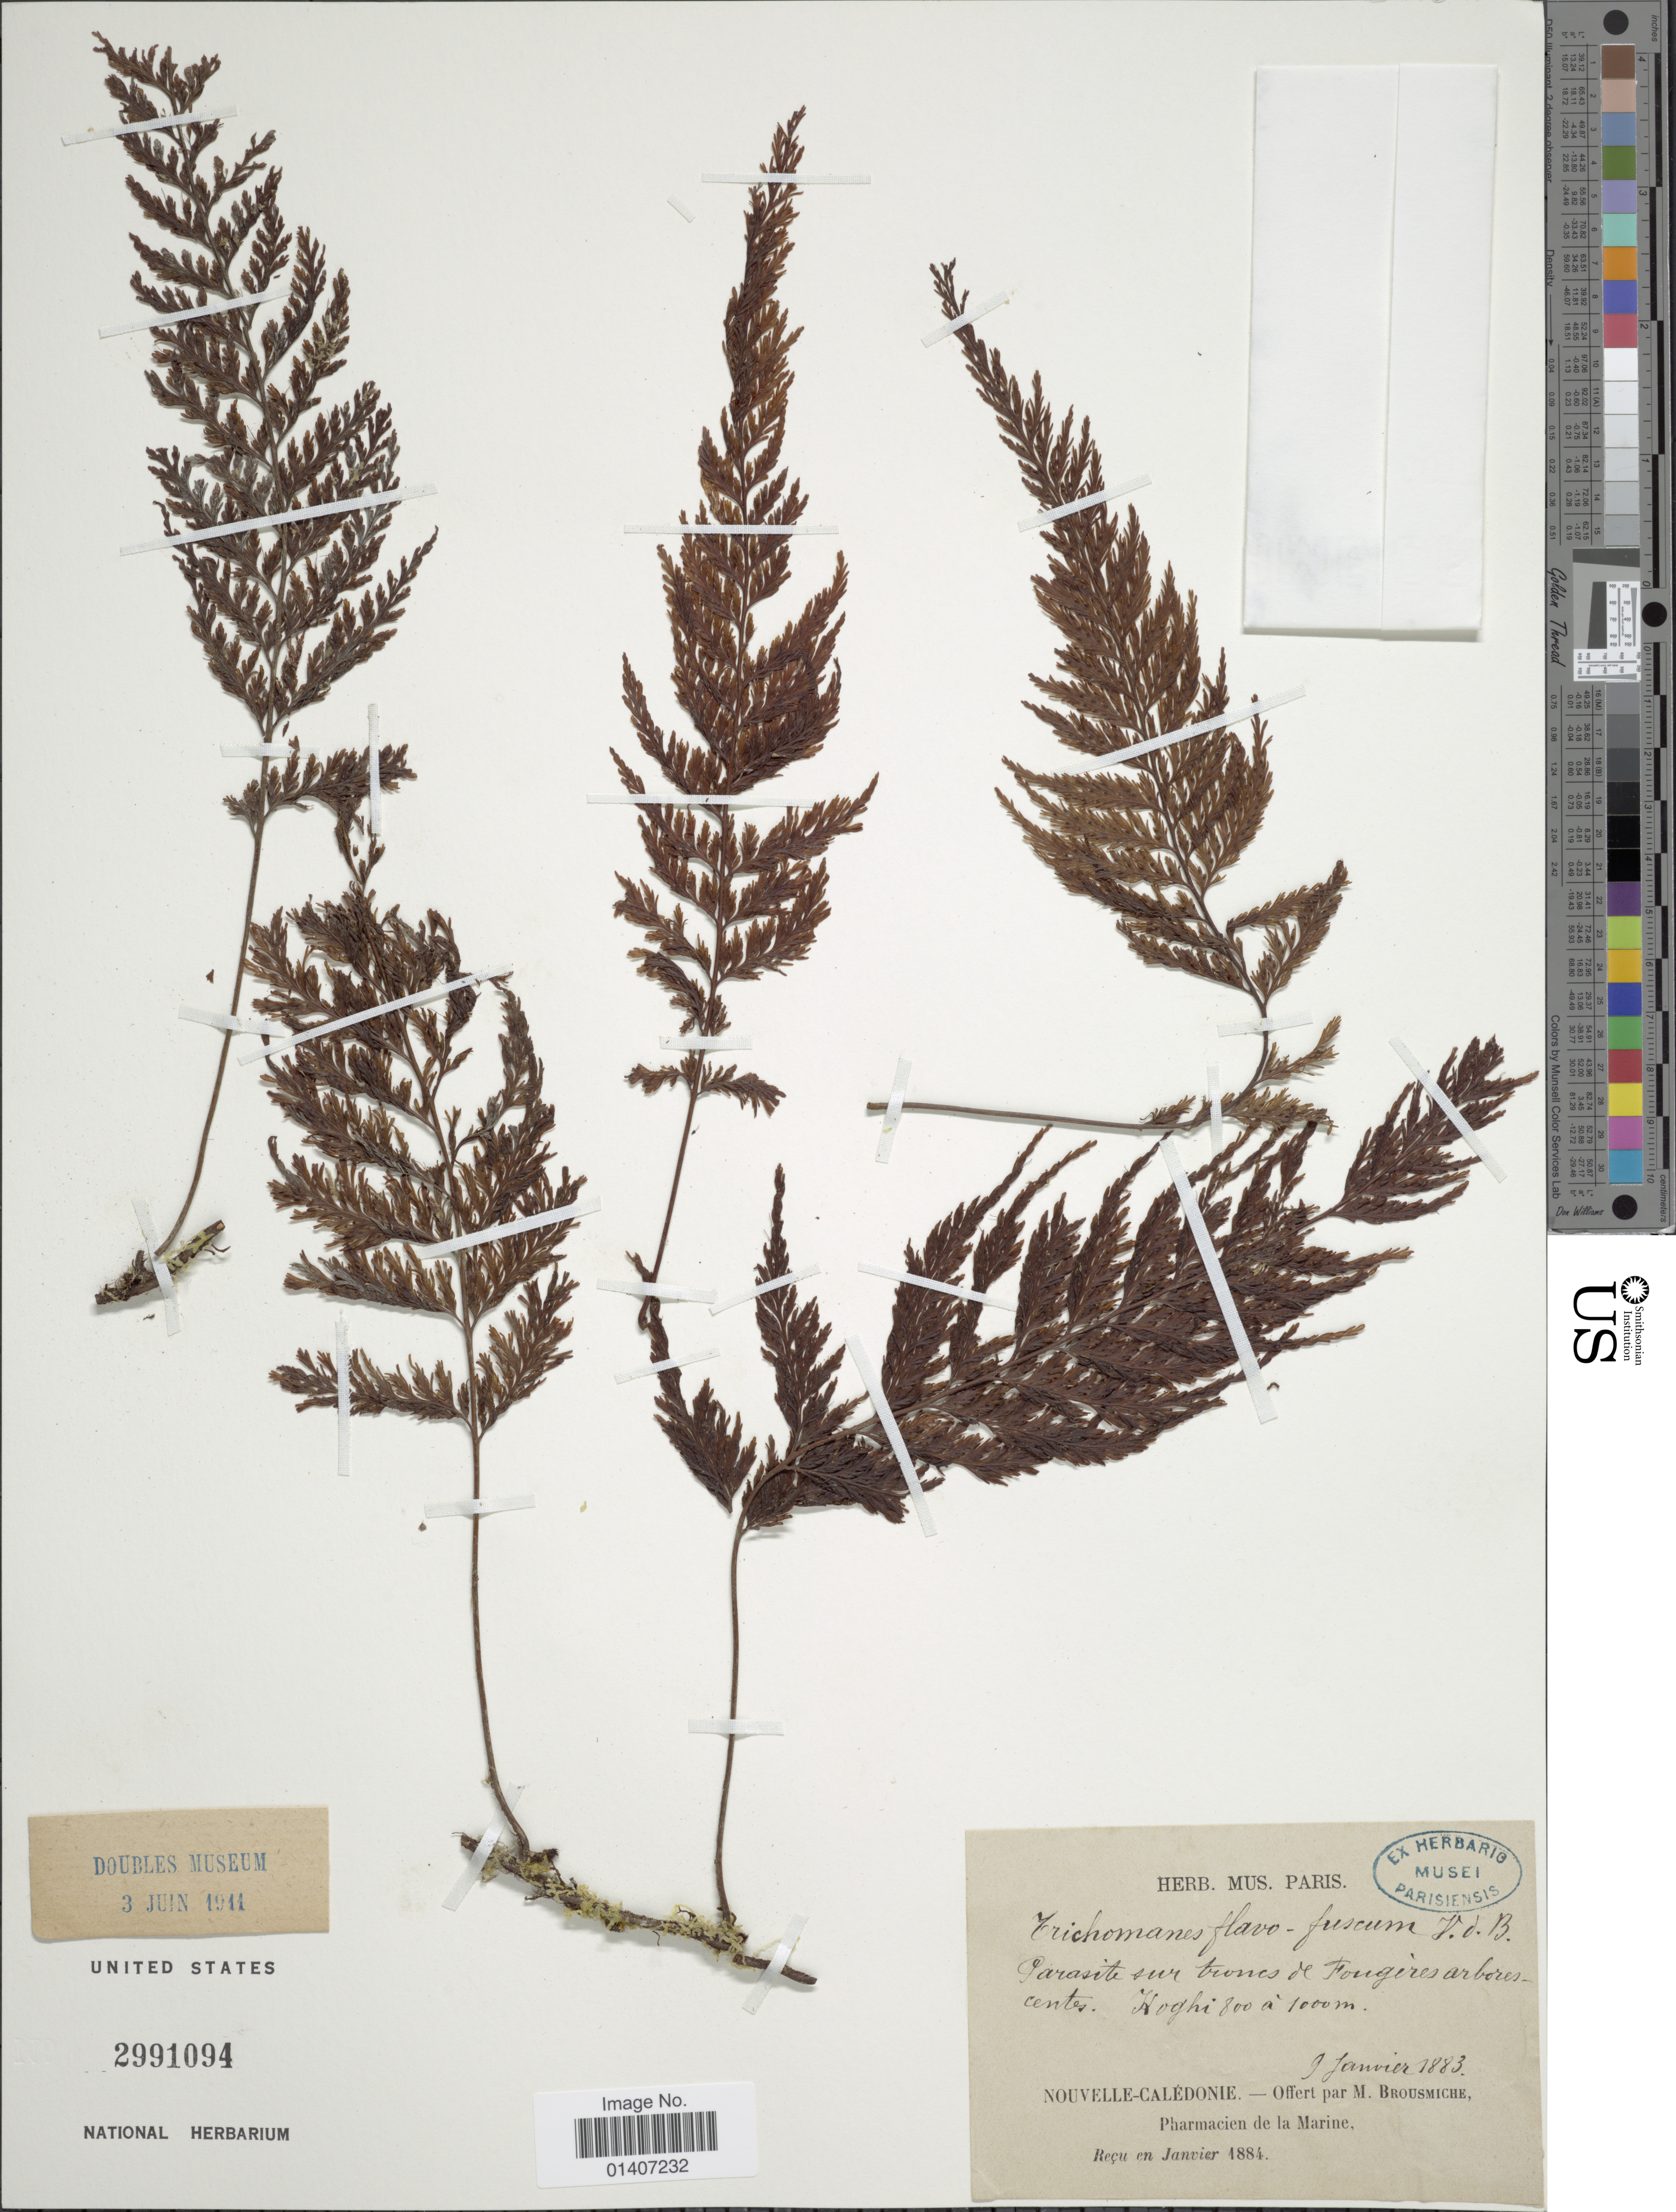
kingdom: Plantae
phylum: Tracheophyta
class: Polypodiopsida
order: Hymenophyllales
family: Hymenophyllaceae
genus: Abrodictyum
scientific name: Abrodictyum flavofuscum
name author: (Bosch) Ebihara & K. Iwats.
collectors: M. Brousmiche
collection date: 1883-01-09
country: New Caledonia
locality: Parasite sur trones de Fougeres arborescentes Koghi [interpreted]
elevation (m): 800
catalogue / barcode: US 2991094